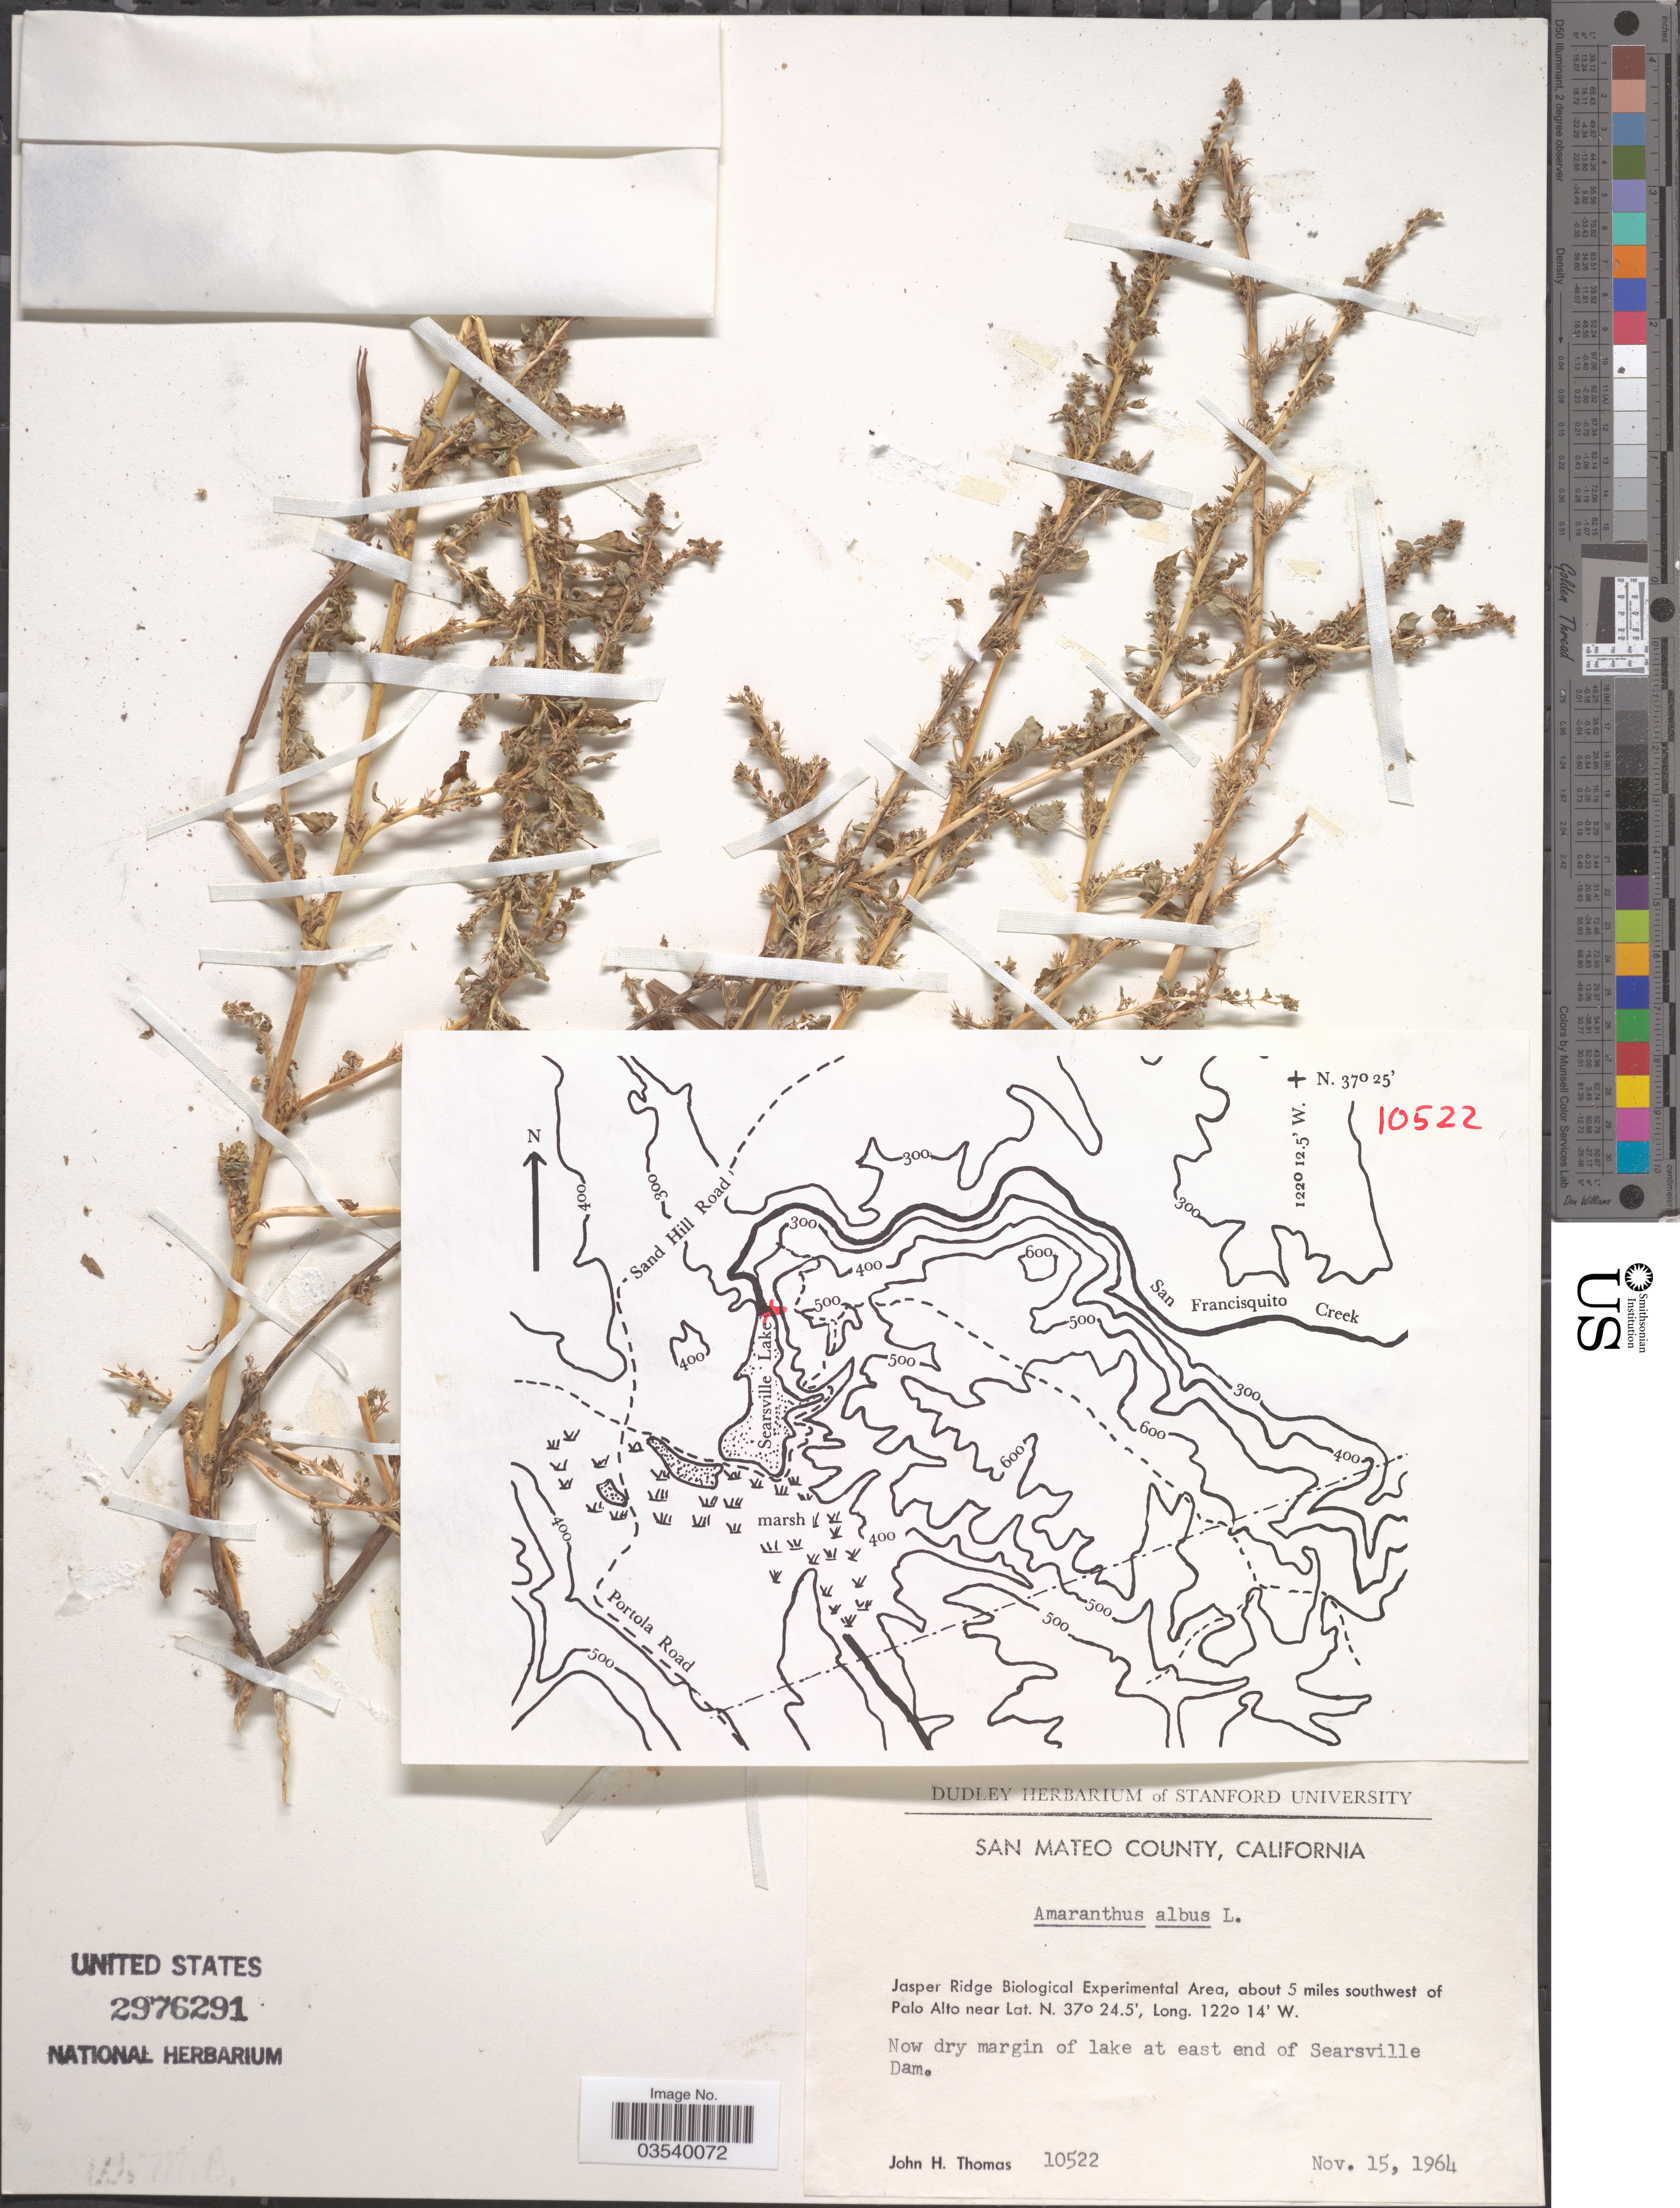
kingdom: Plantae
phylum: Tracheophyta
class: Magnoliopsida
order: Caryophyllales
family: Amaranthaceae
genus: Amaranthus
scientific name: Amaranthus albus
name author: L.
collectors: J. H. Thomas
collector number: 10522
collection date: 1964-11-15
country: United States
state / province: California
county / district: San Mateo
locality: San Mateo County. Jasper Ridge Biological Area, about 5 miles southwest of Palo Alto. Lake at east end of Searsville Dam.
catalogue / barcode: US 2976291